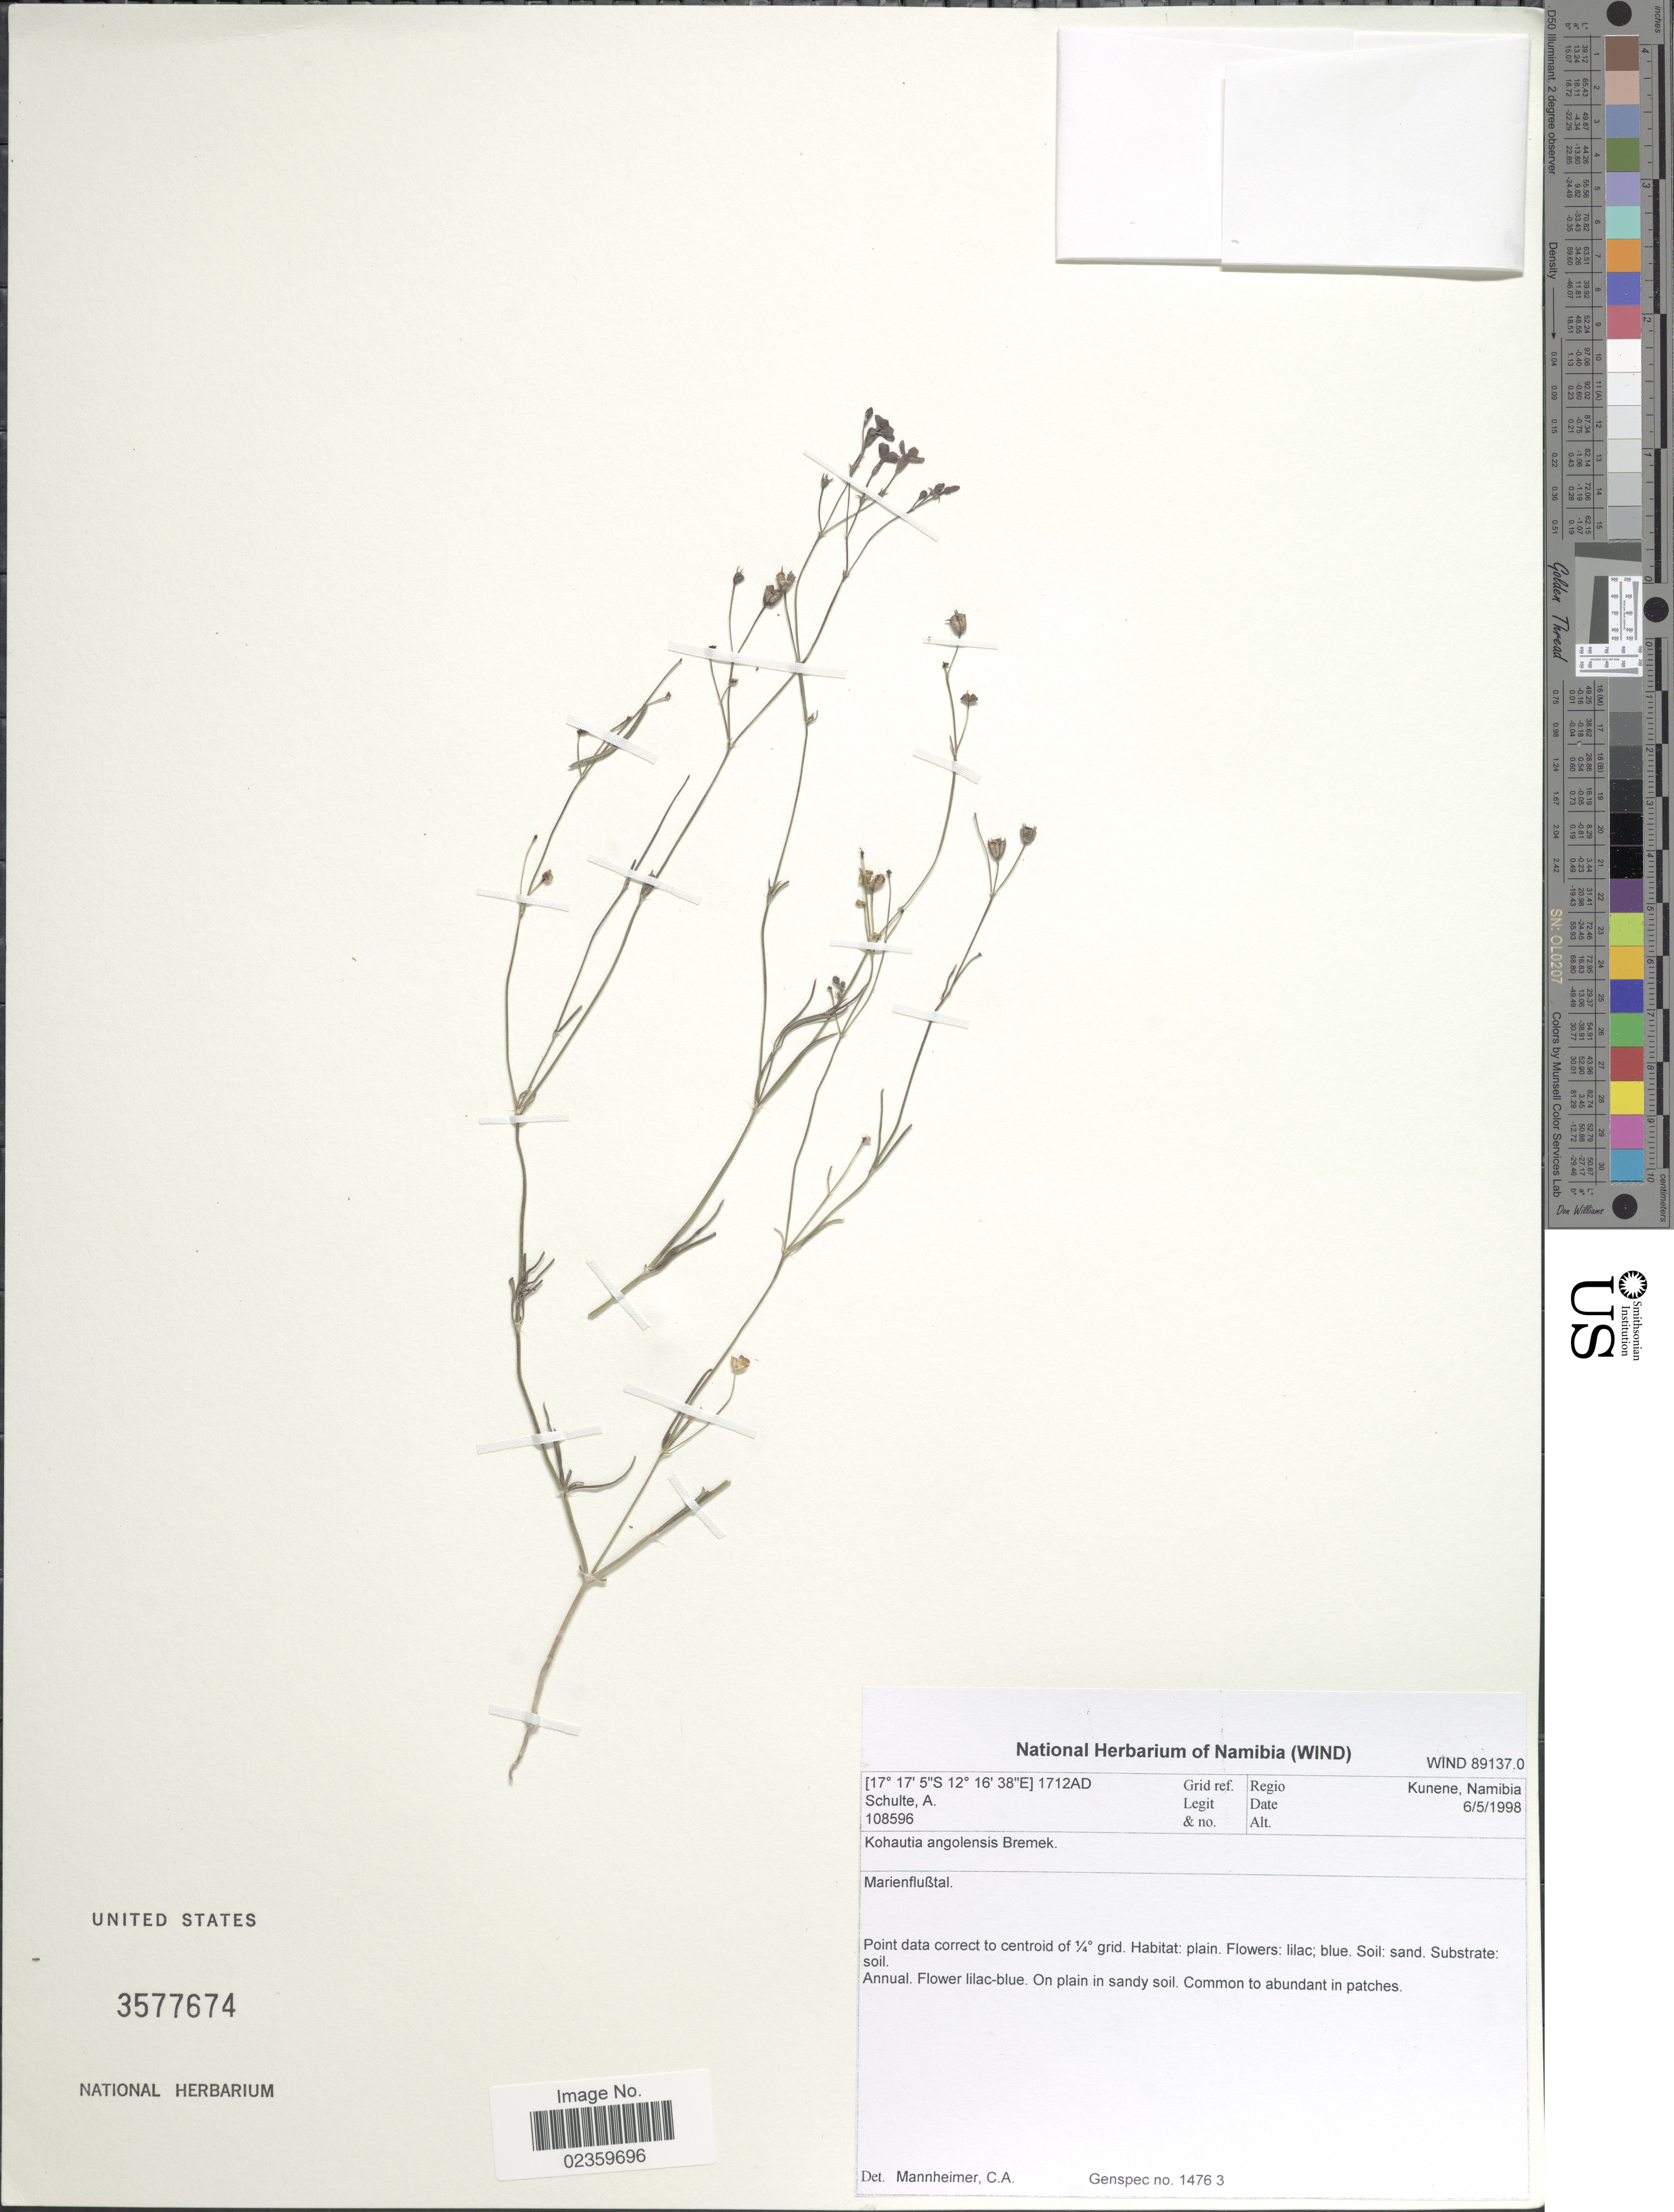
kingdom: Plantae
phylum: Tracheophyta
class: Magnoliopsida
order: Gentianales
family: Rubiaceae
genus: Kohautia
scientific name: Kohautia angolensis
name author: Bremek.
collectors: A. Schulte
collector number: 108596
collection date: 1998-05-06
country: Namibia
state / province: Kunene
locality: Marienflußtal 1712AD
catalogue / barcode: US 3577674